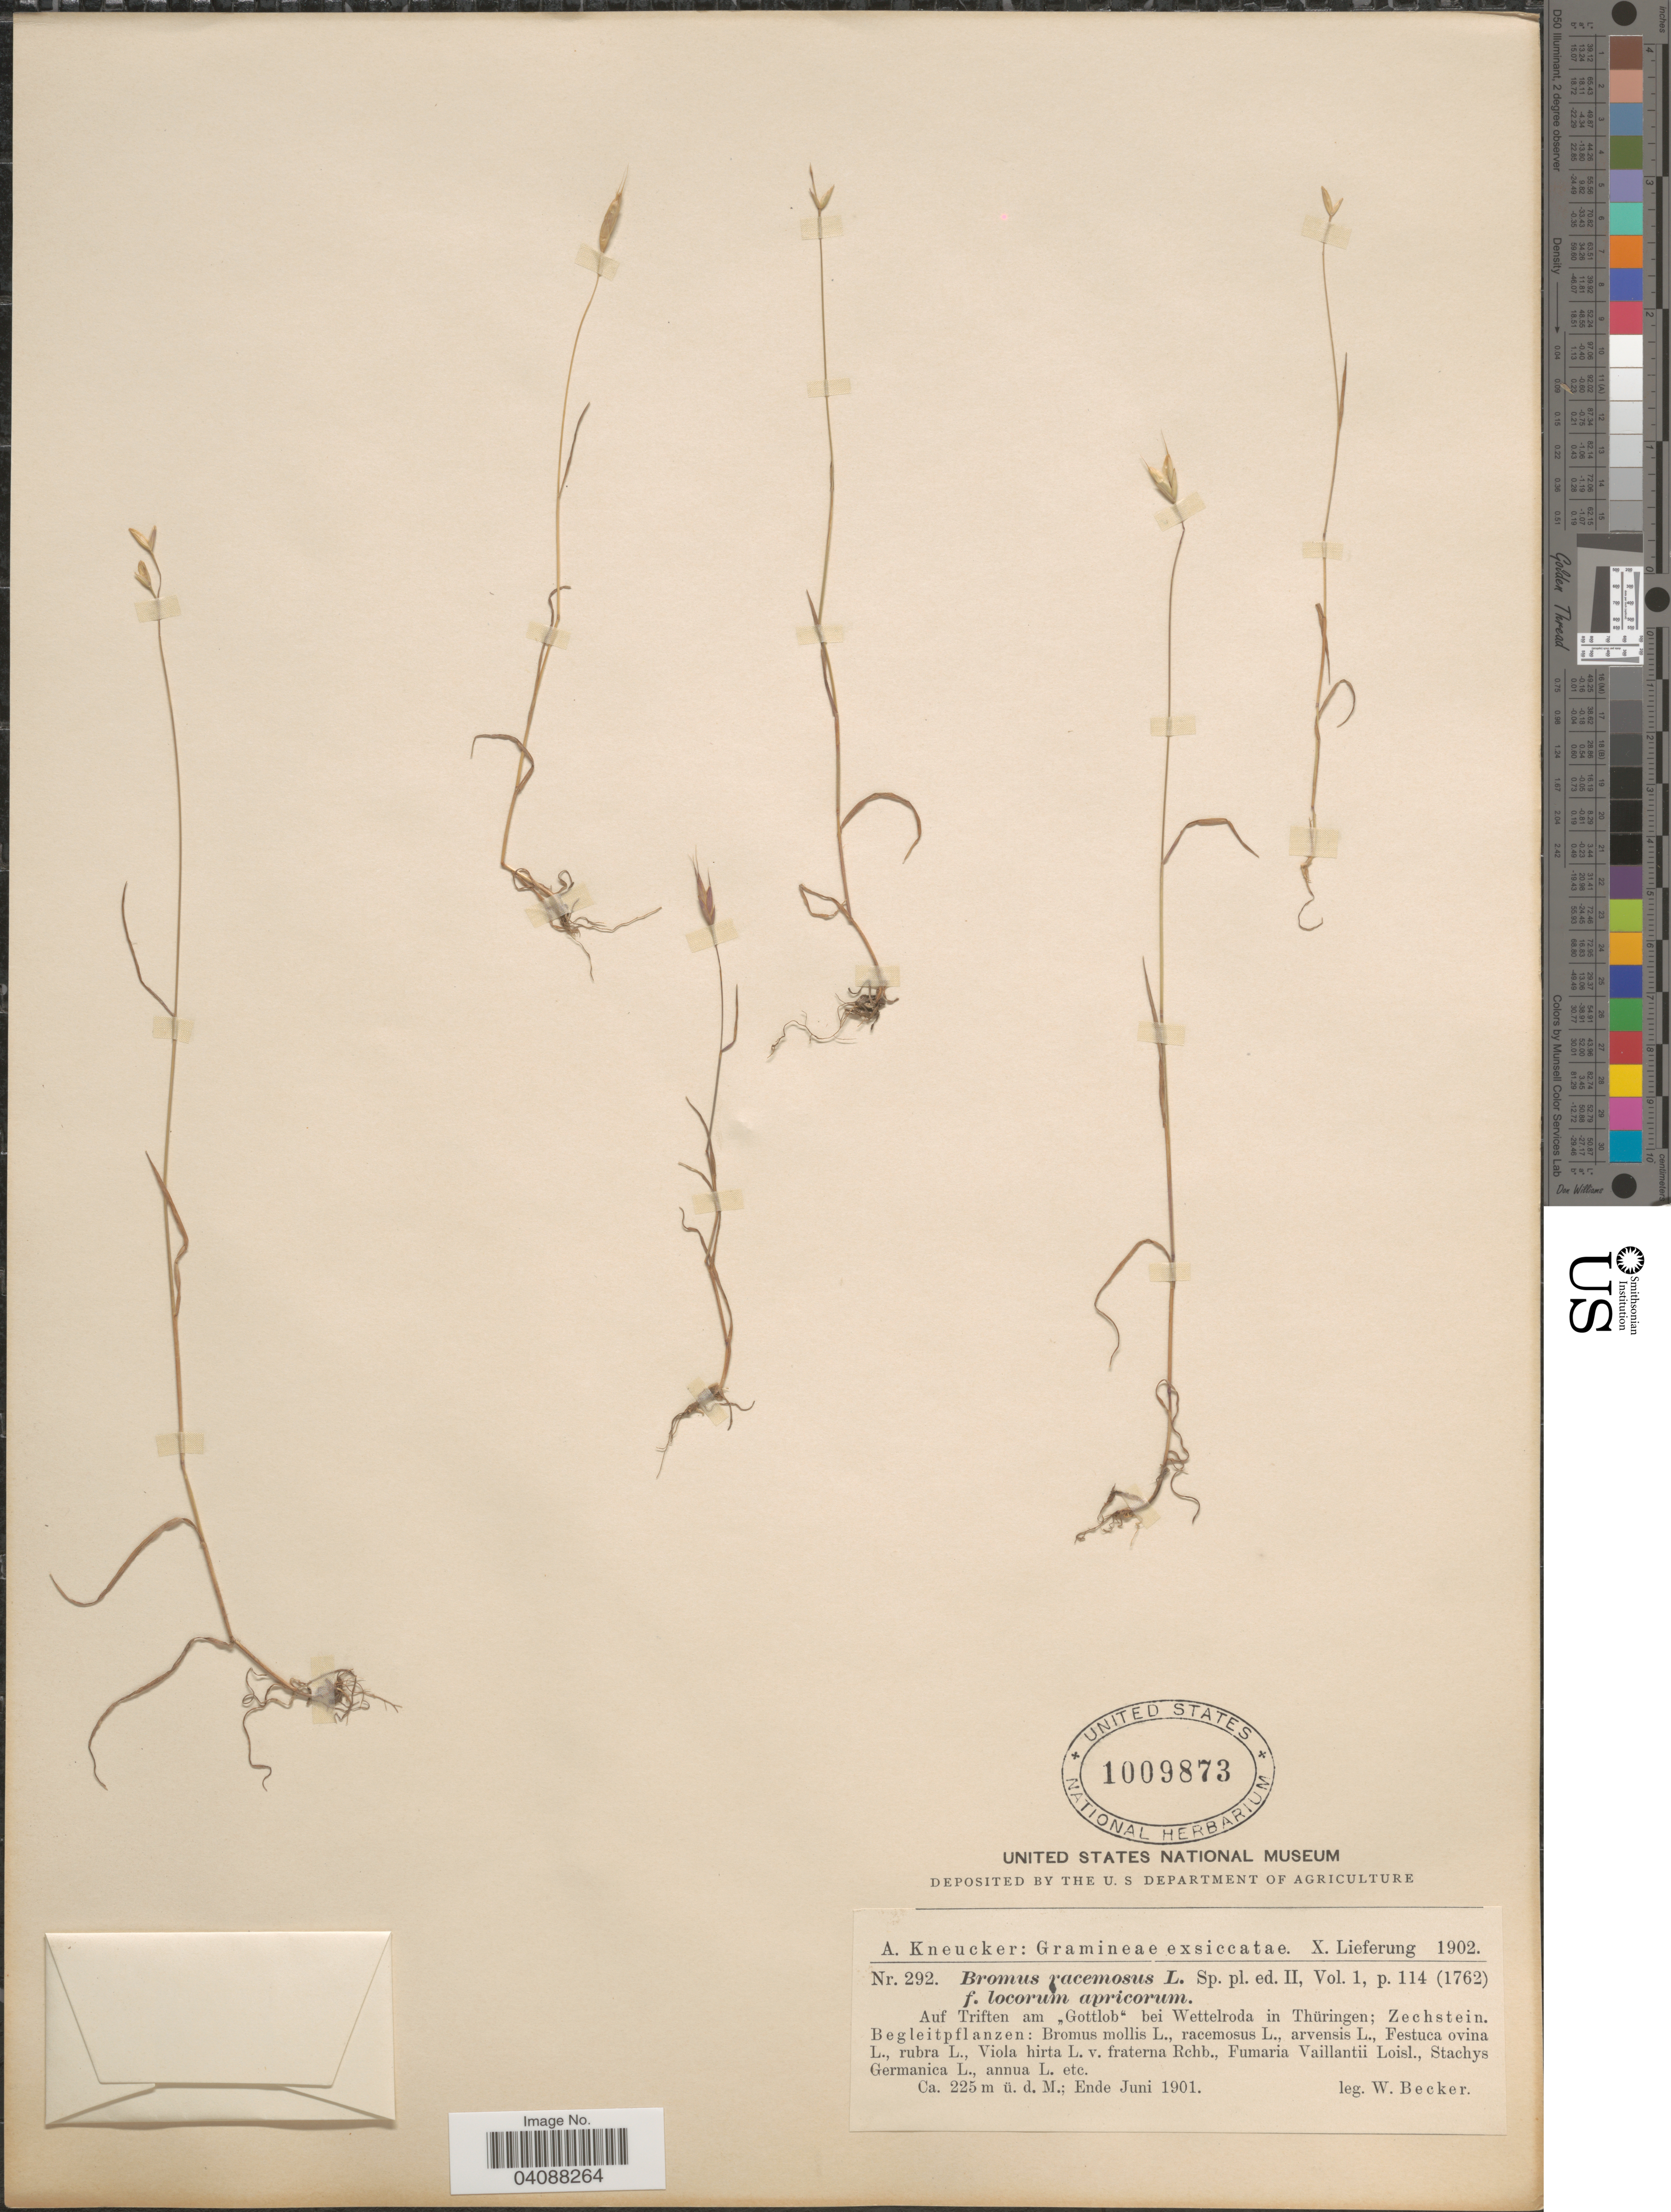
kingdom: Plantae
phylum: Tracheophyta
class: Liliopsida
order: Poales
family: Poaceae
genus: Bromus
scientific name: Bromus racemosus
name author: L.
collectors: W. Becker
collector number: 292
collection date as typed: Ende Juni 1901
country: Germany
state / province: Thuringia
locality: Auf Triften am "Gottlob" bei Wettelroda in Thüringen; Zechstein.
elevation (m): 225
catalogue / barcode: US 1009873